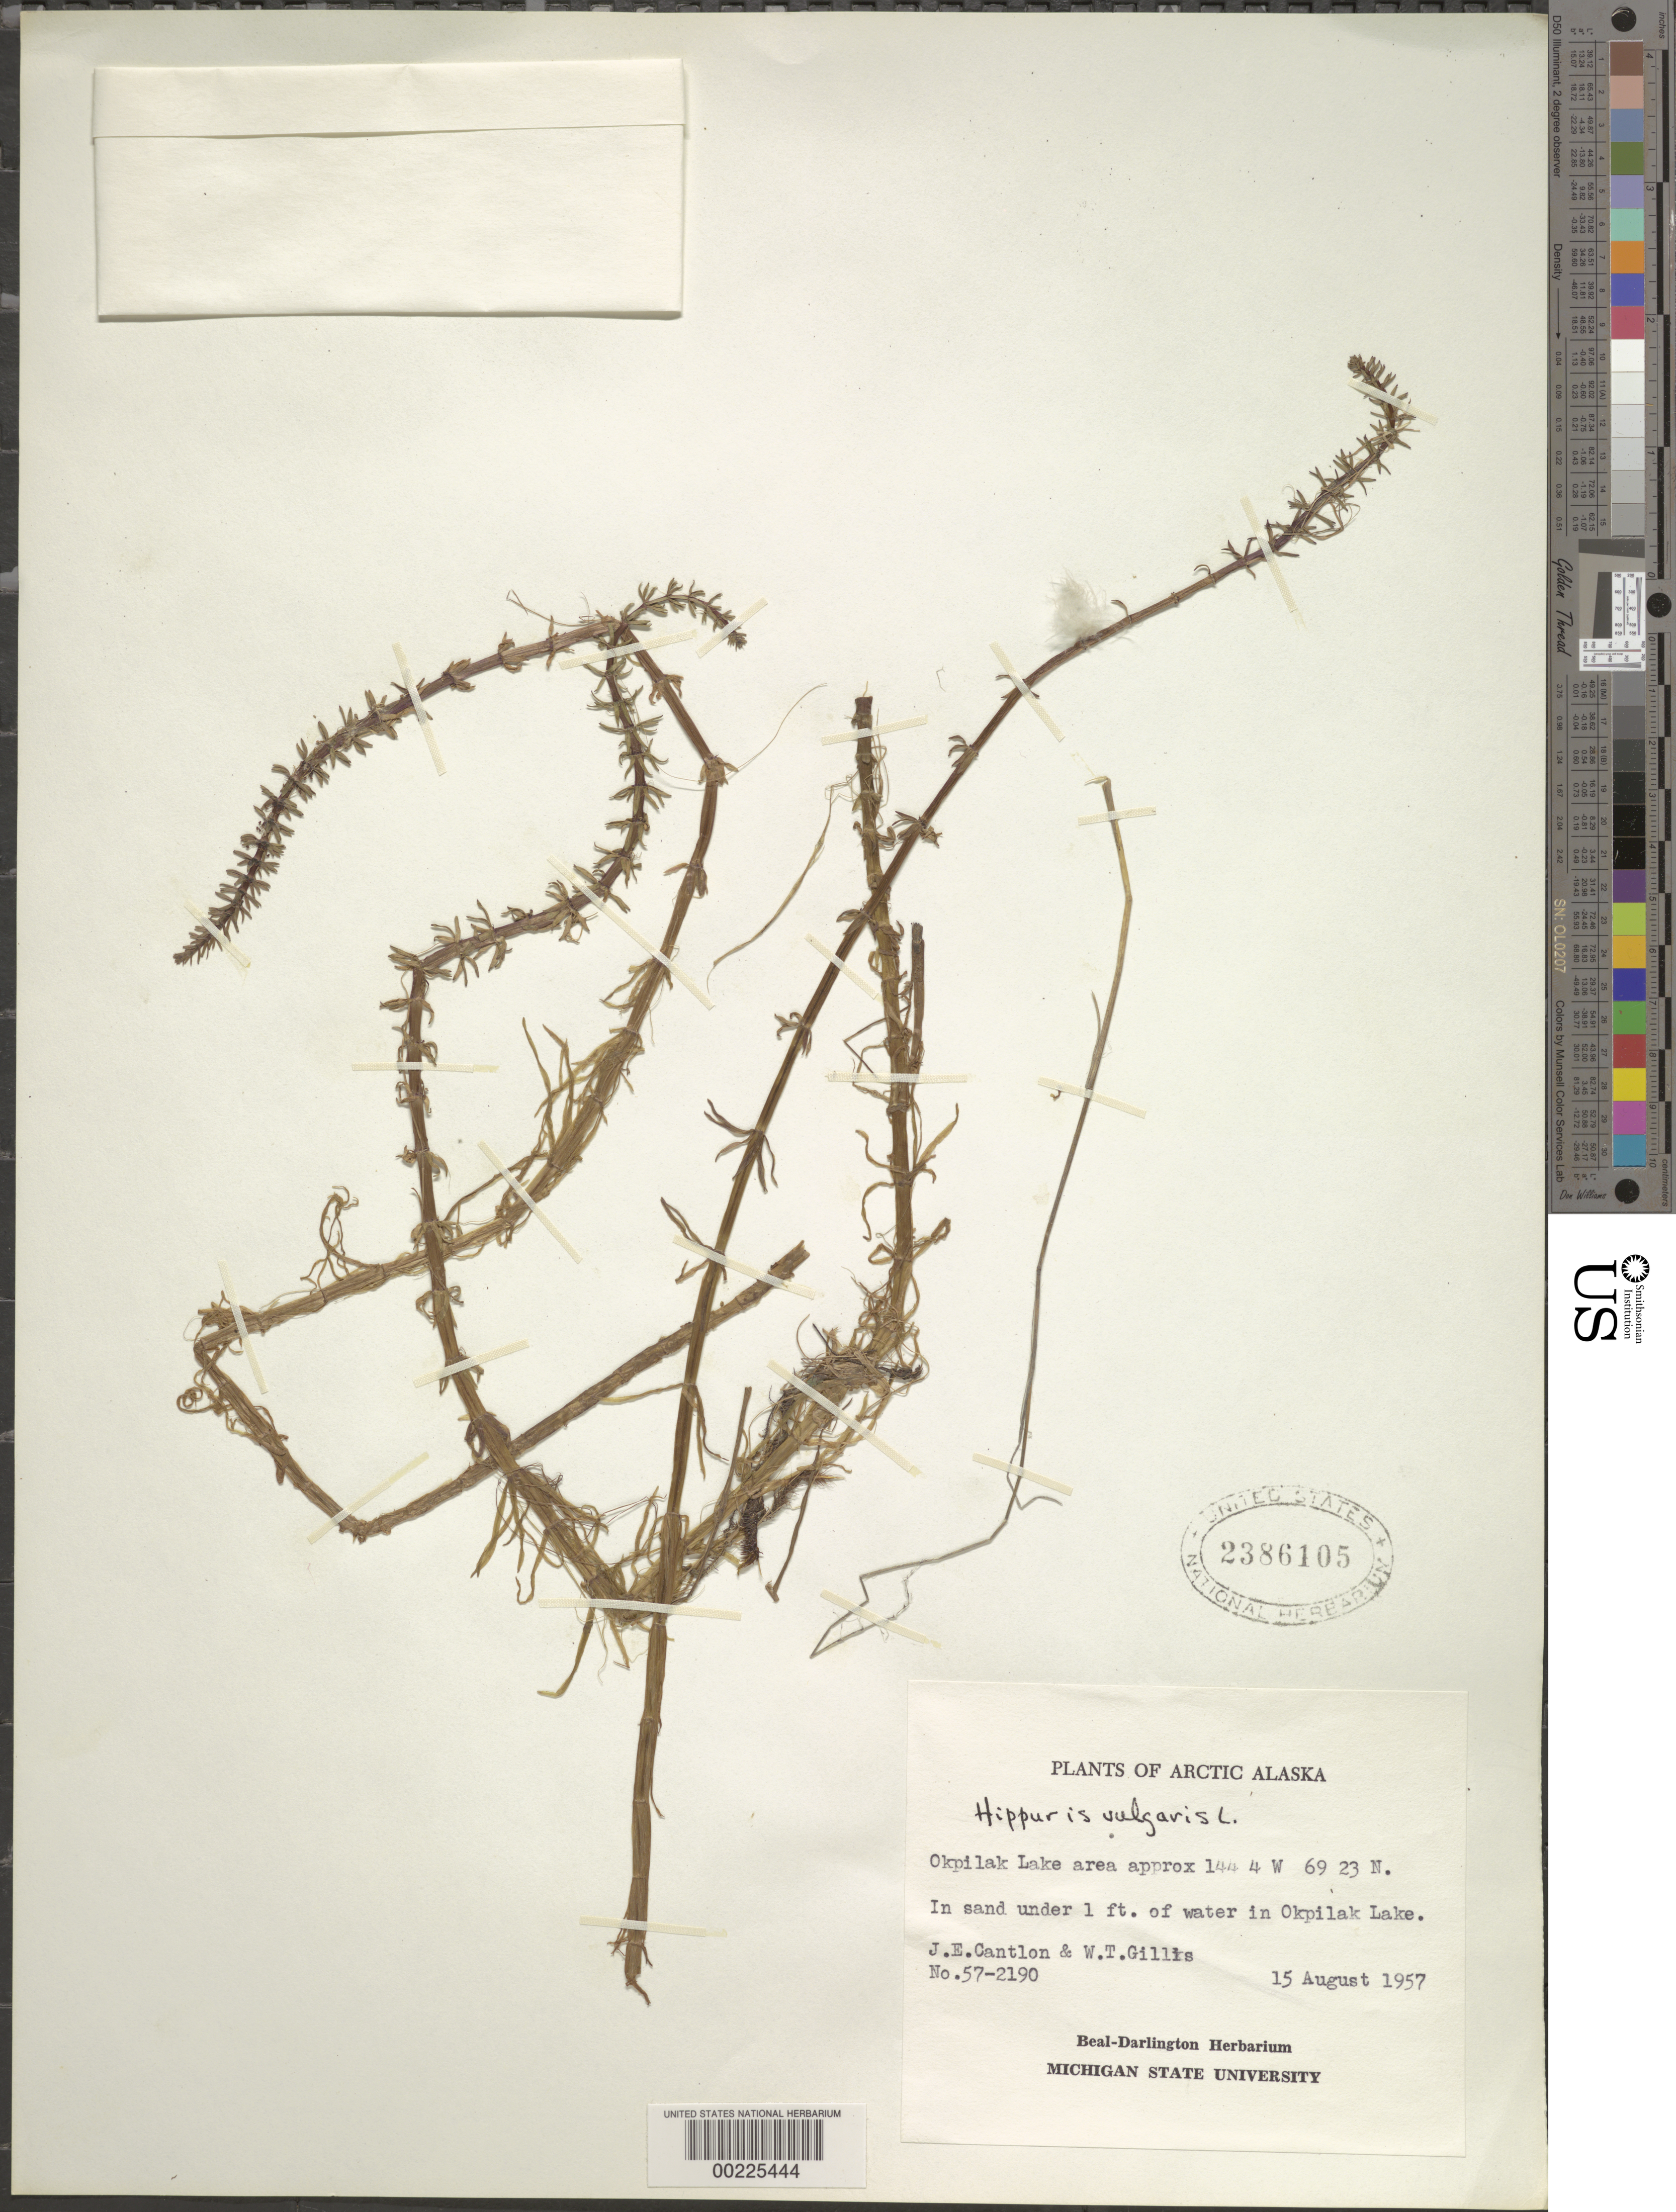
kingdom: Plantae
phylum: Tracheophyta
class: Magnoliopsida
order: Lamiales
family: Plantaginaceae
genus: Hippuris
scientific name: Hippuris vulgaris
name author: L.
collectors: J. Cantlon & W. T. Gillis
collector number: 57-2190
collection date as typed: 15 Aug 1957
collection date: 1957-08-15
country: United States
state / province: Alaska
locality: Okpilak lake area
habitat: In sand under 1 ft of water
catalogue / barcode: US 2386105